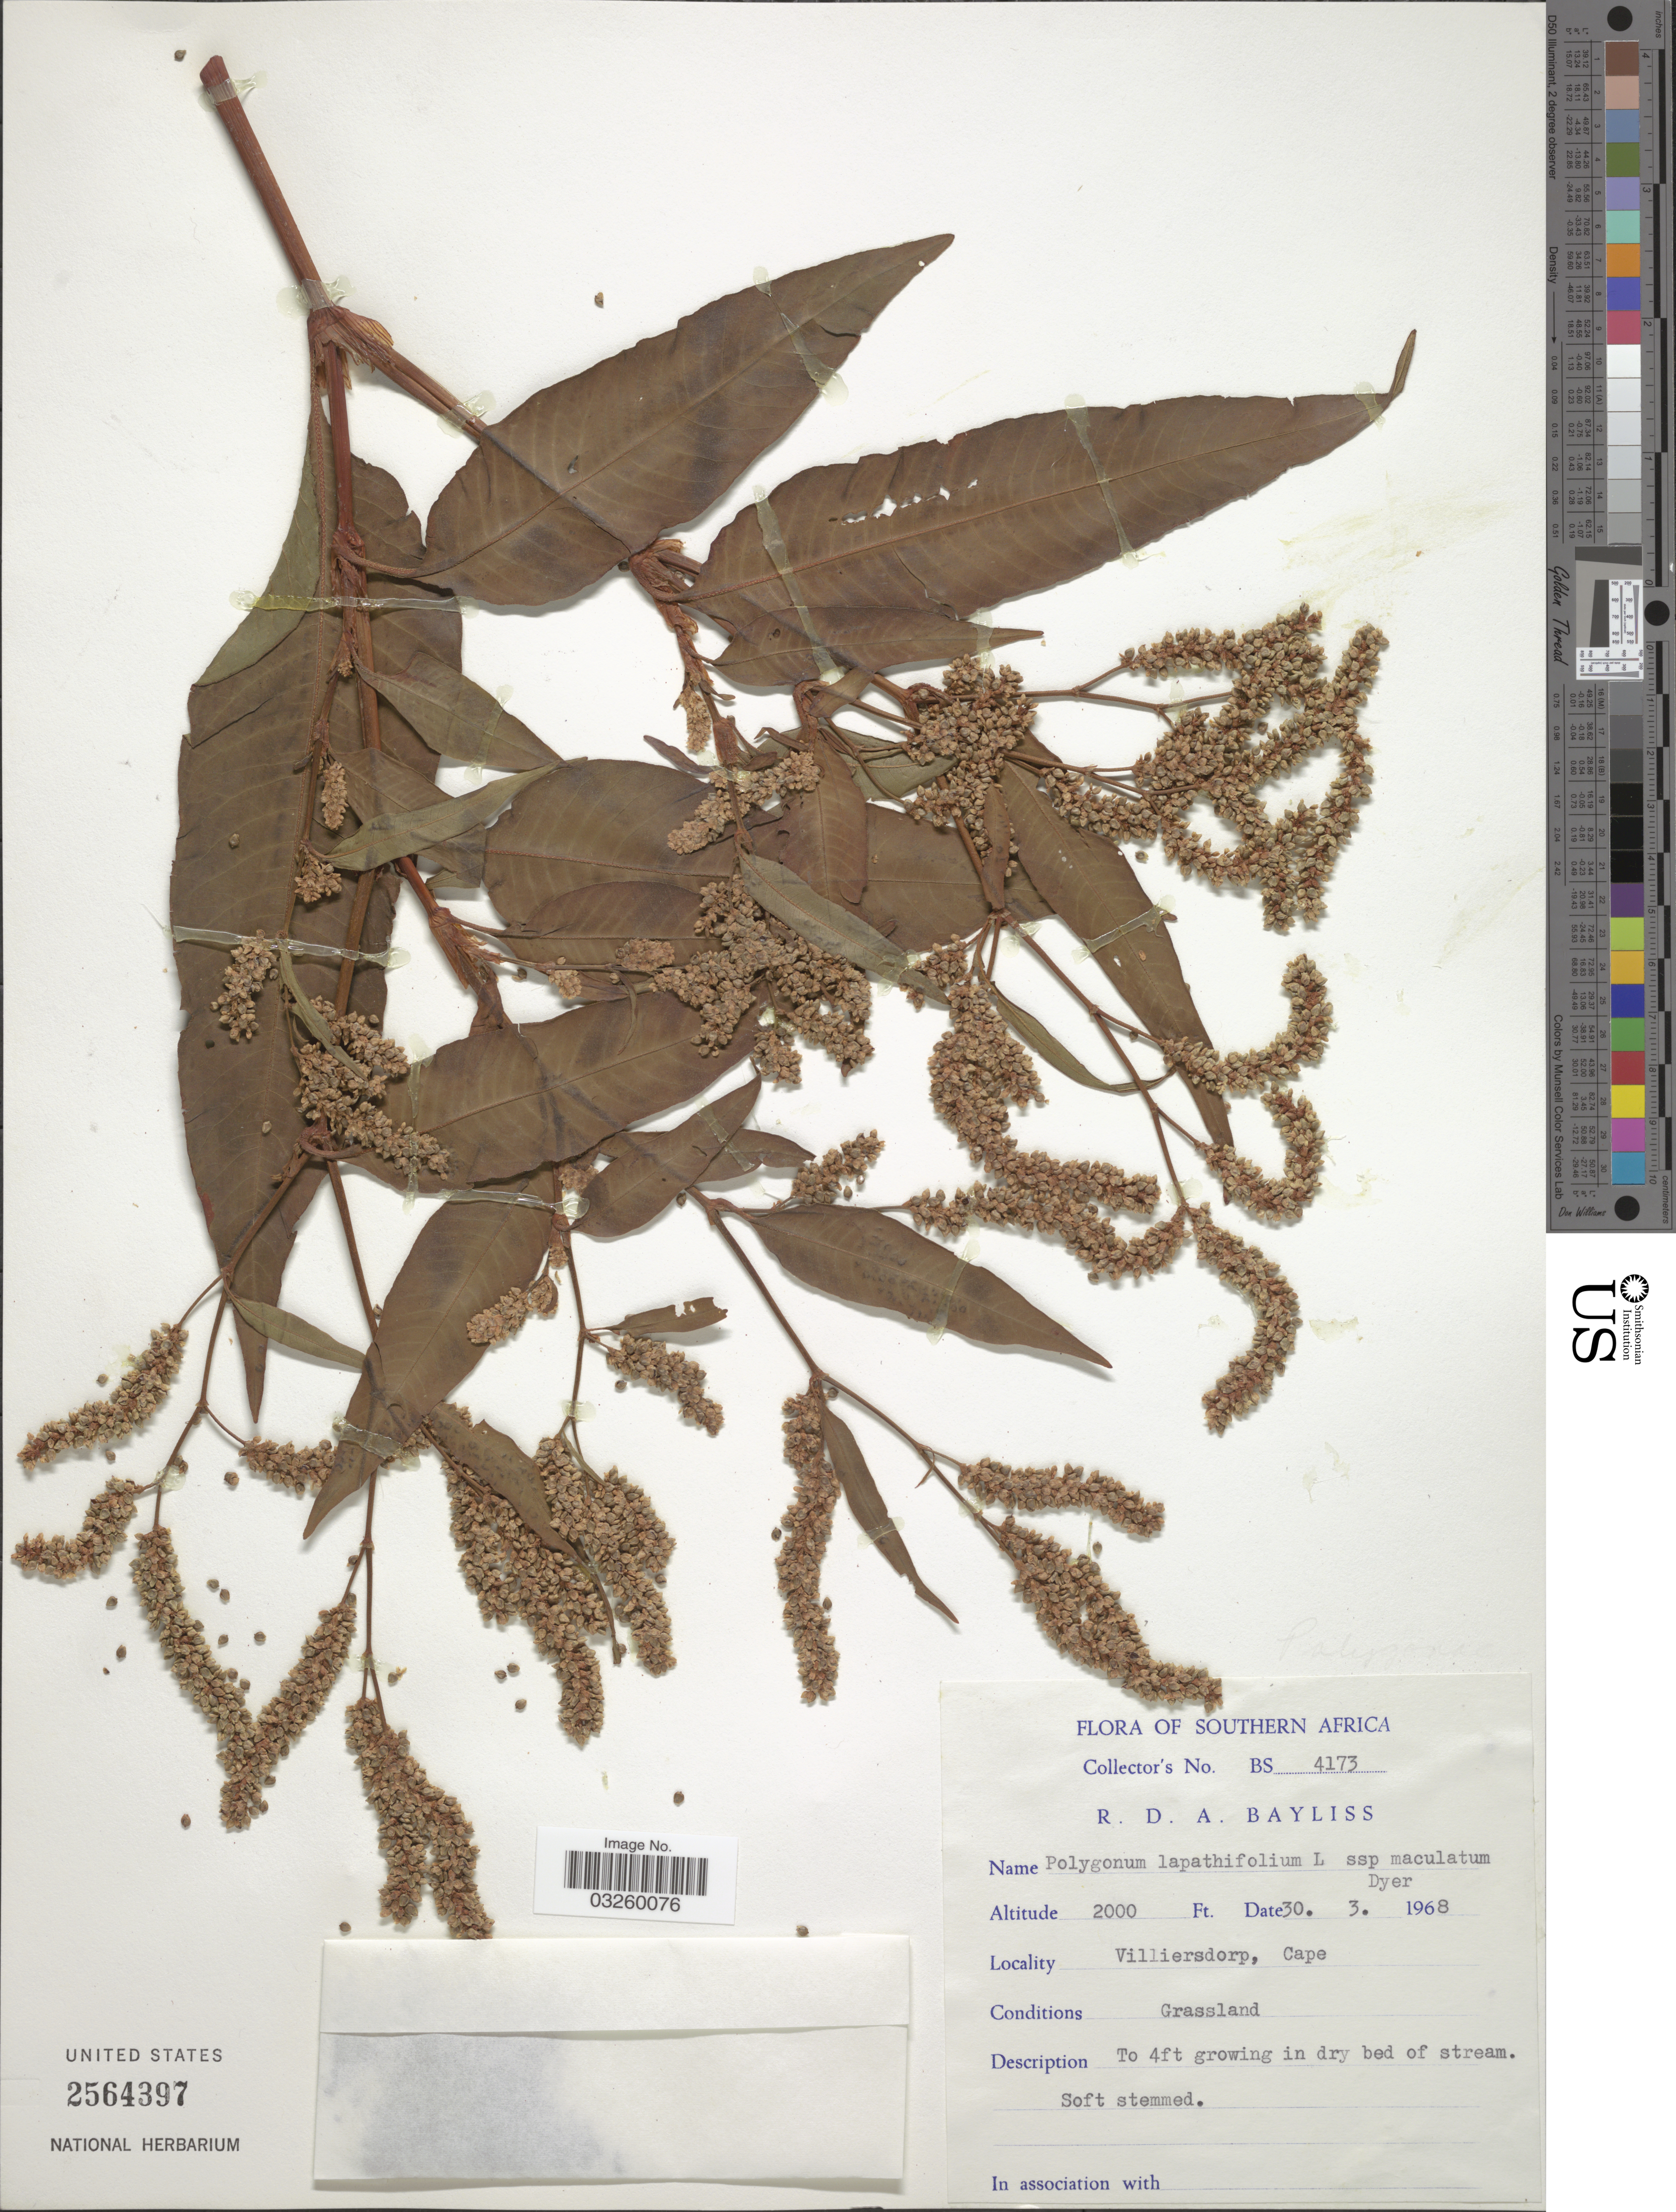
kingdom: Plantae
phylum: Tracheophyta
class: Magnoliopsida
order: Caryophyllales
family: Polygonaceae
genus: Polygonum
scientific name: Polygonum lapathifolium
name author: L.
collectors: R. Bayliss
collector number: BS4173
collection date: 1968-03-30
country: South Africa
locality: Southern Africa. Villiersdorp, Cape.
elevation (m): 610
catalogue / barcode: US 2564397